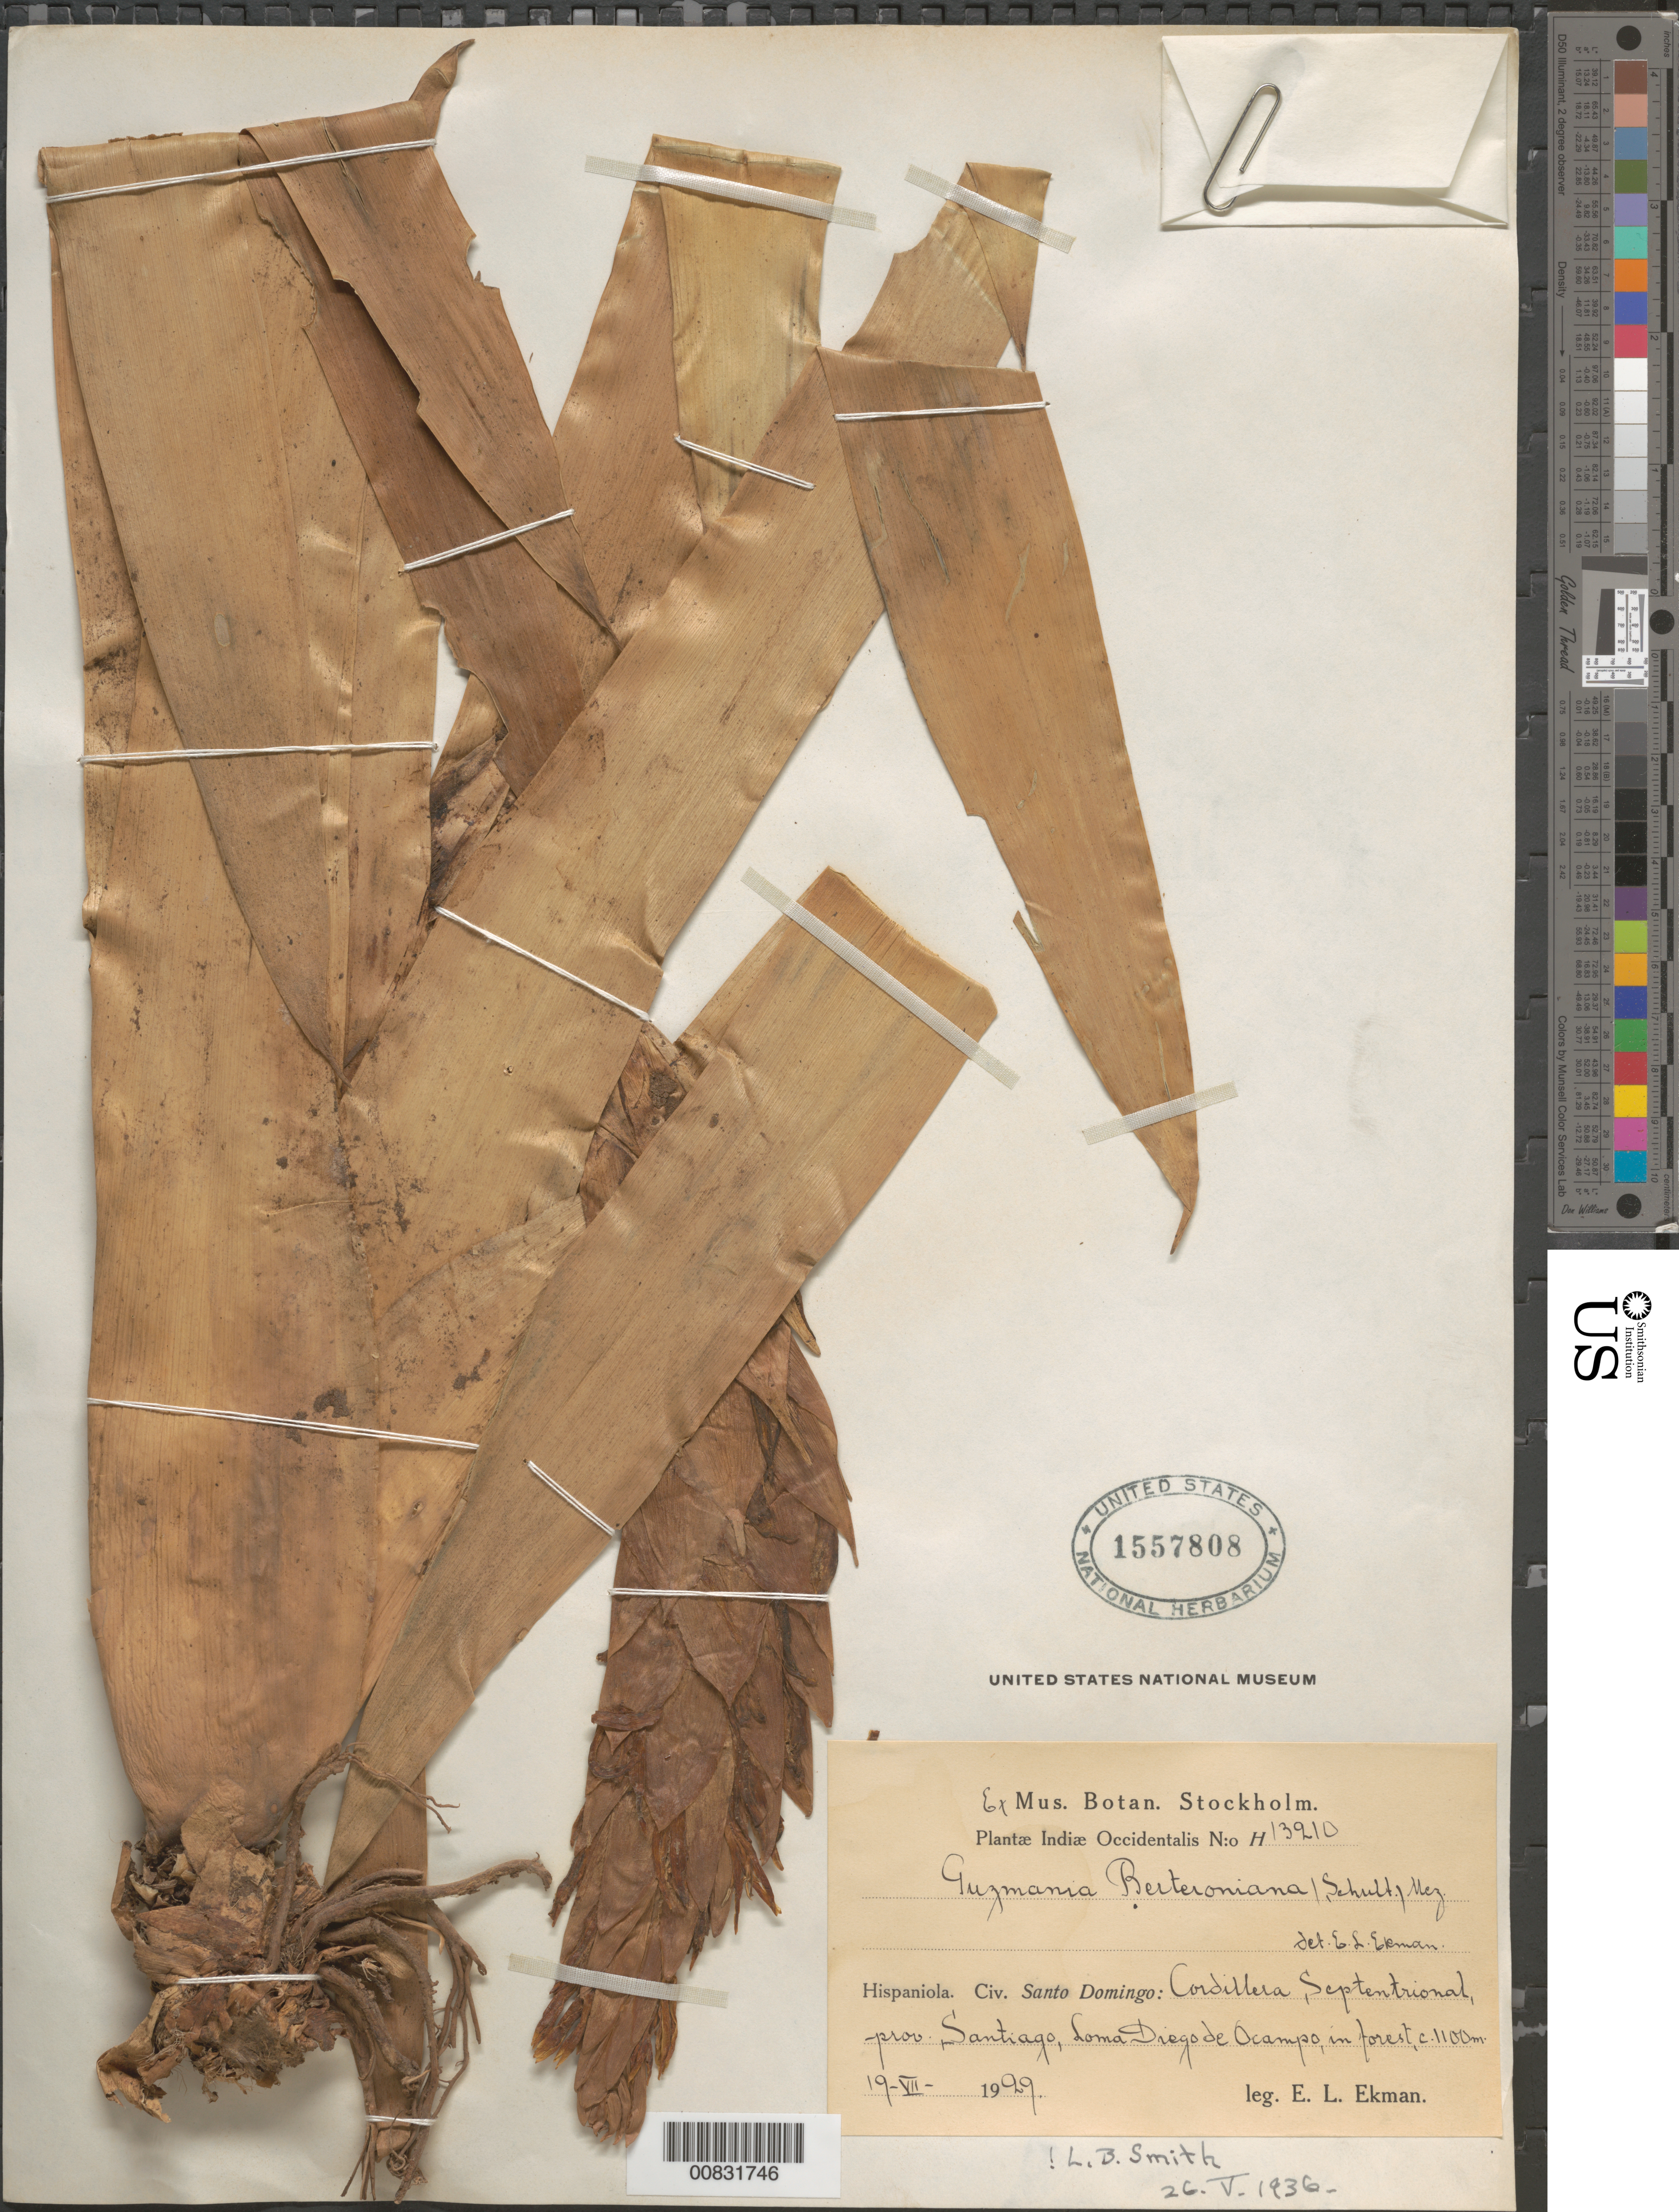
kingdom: Plantae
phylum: Tracheophyta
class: Liliopsida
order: Poales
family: Bromeliaceae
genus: Guzmania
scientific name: Guzmania berteroniana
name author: (Schult. & Schult. f.) Mez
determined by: Smith, Lyman B., (US), NMNH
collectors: E. L. Ekman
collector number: H 13210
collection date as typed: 19 Jul 1929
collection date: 1929-07-19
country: Dominican Republic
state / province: Santiago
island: Hispaniola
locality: Cordillera Spetentrional, Loma Diego de Ocampo.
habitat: In forest.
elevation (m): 1100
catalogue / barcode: US 1557808